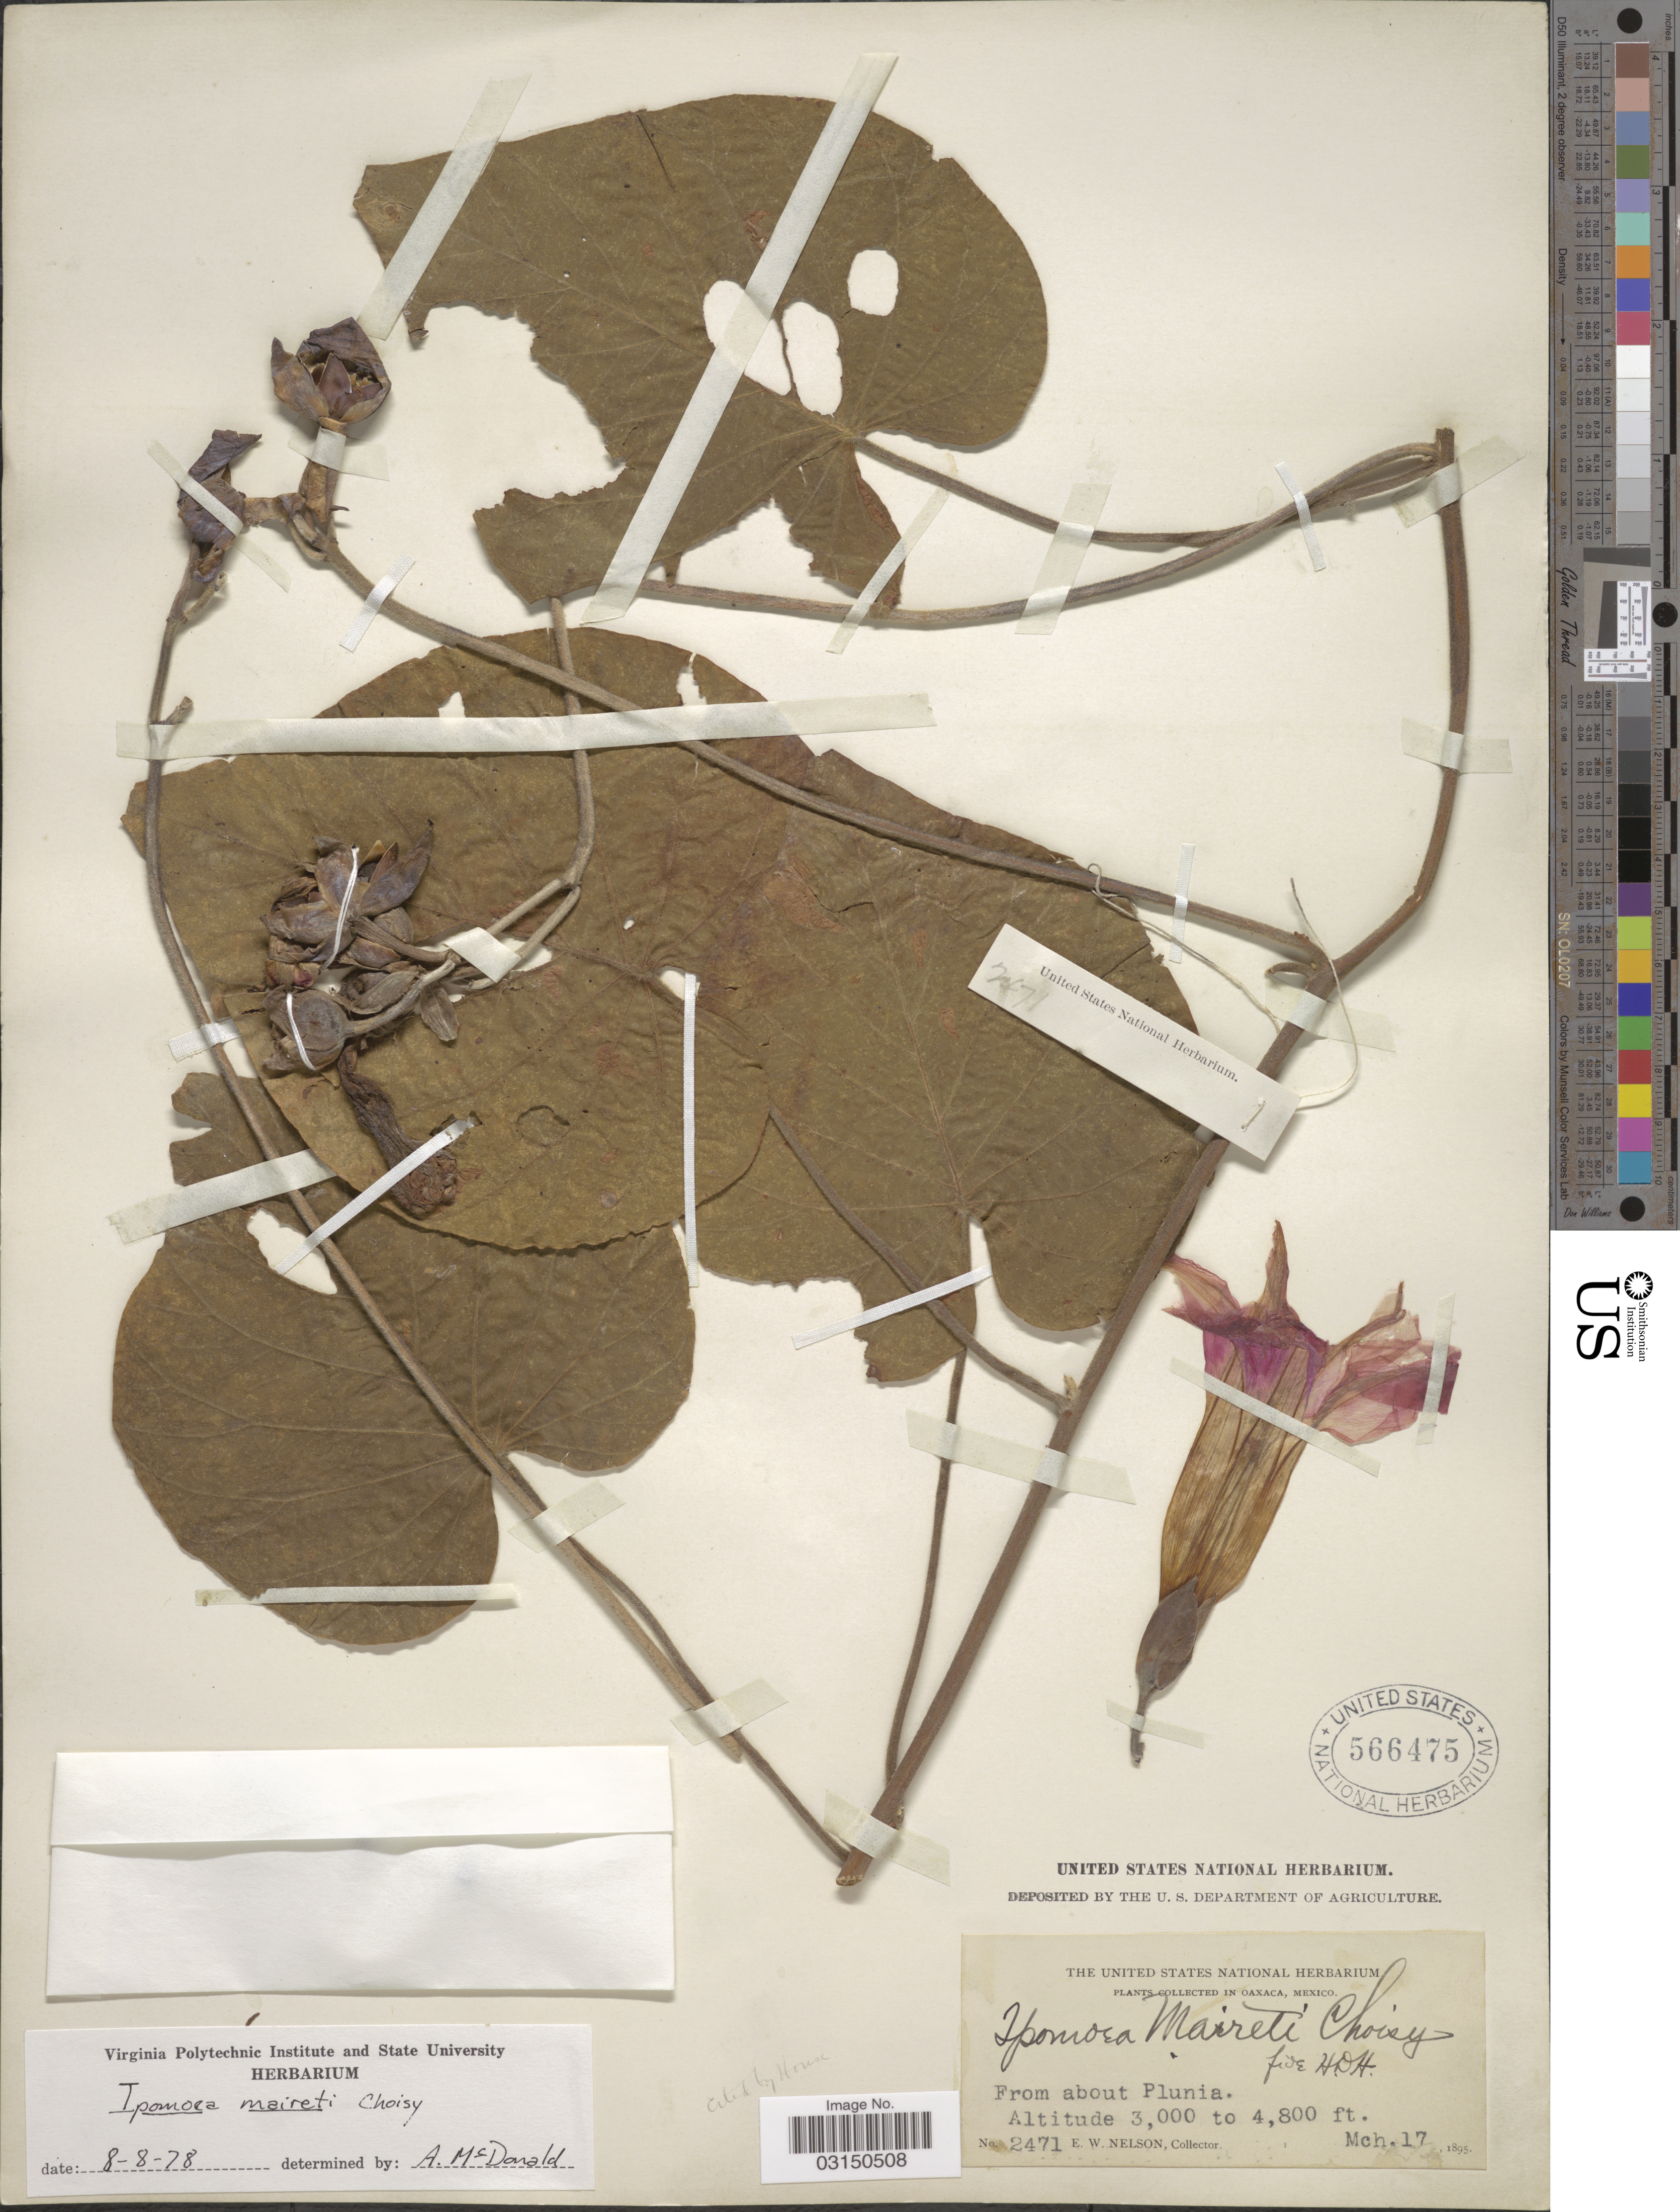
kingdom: Plantae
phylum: Tracheophyta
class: Magnoliopsida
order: Solanales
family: Convolvulaceae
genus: Ipomoea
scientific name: Ipomoea mairetii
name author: Choisy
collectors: E. W. Nelson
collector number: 2471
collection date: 1895-03-17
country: Mexico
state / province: Oaxaca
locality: From about Plunia.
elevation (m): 914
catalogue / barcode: US 566475